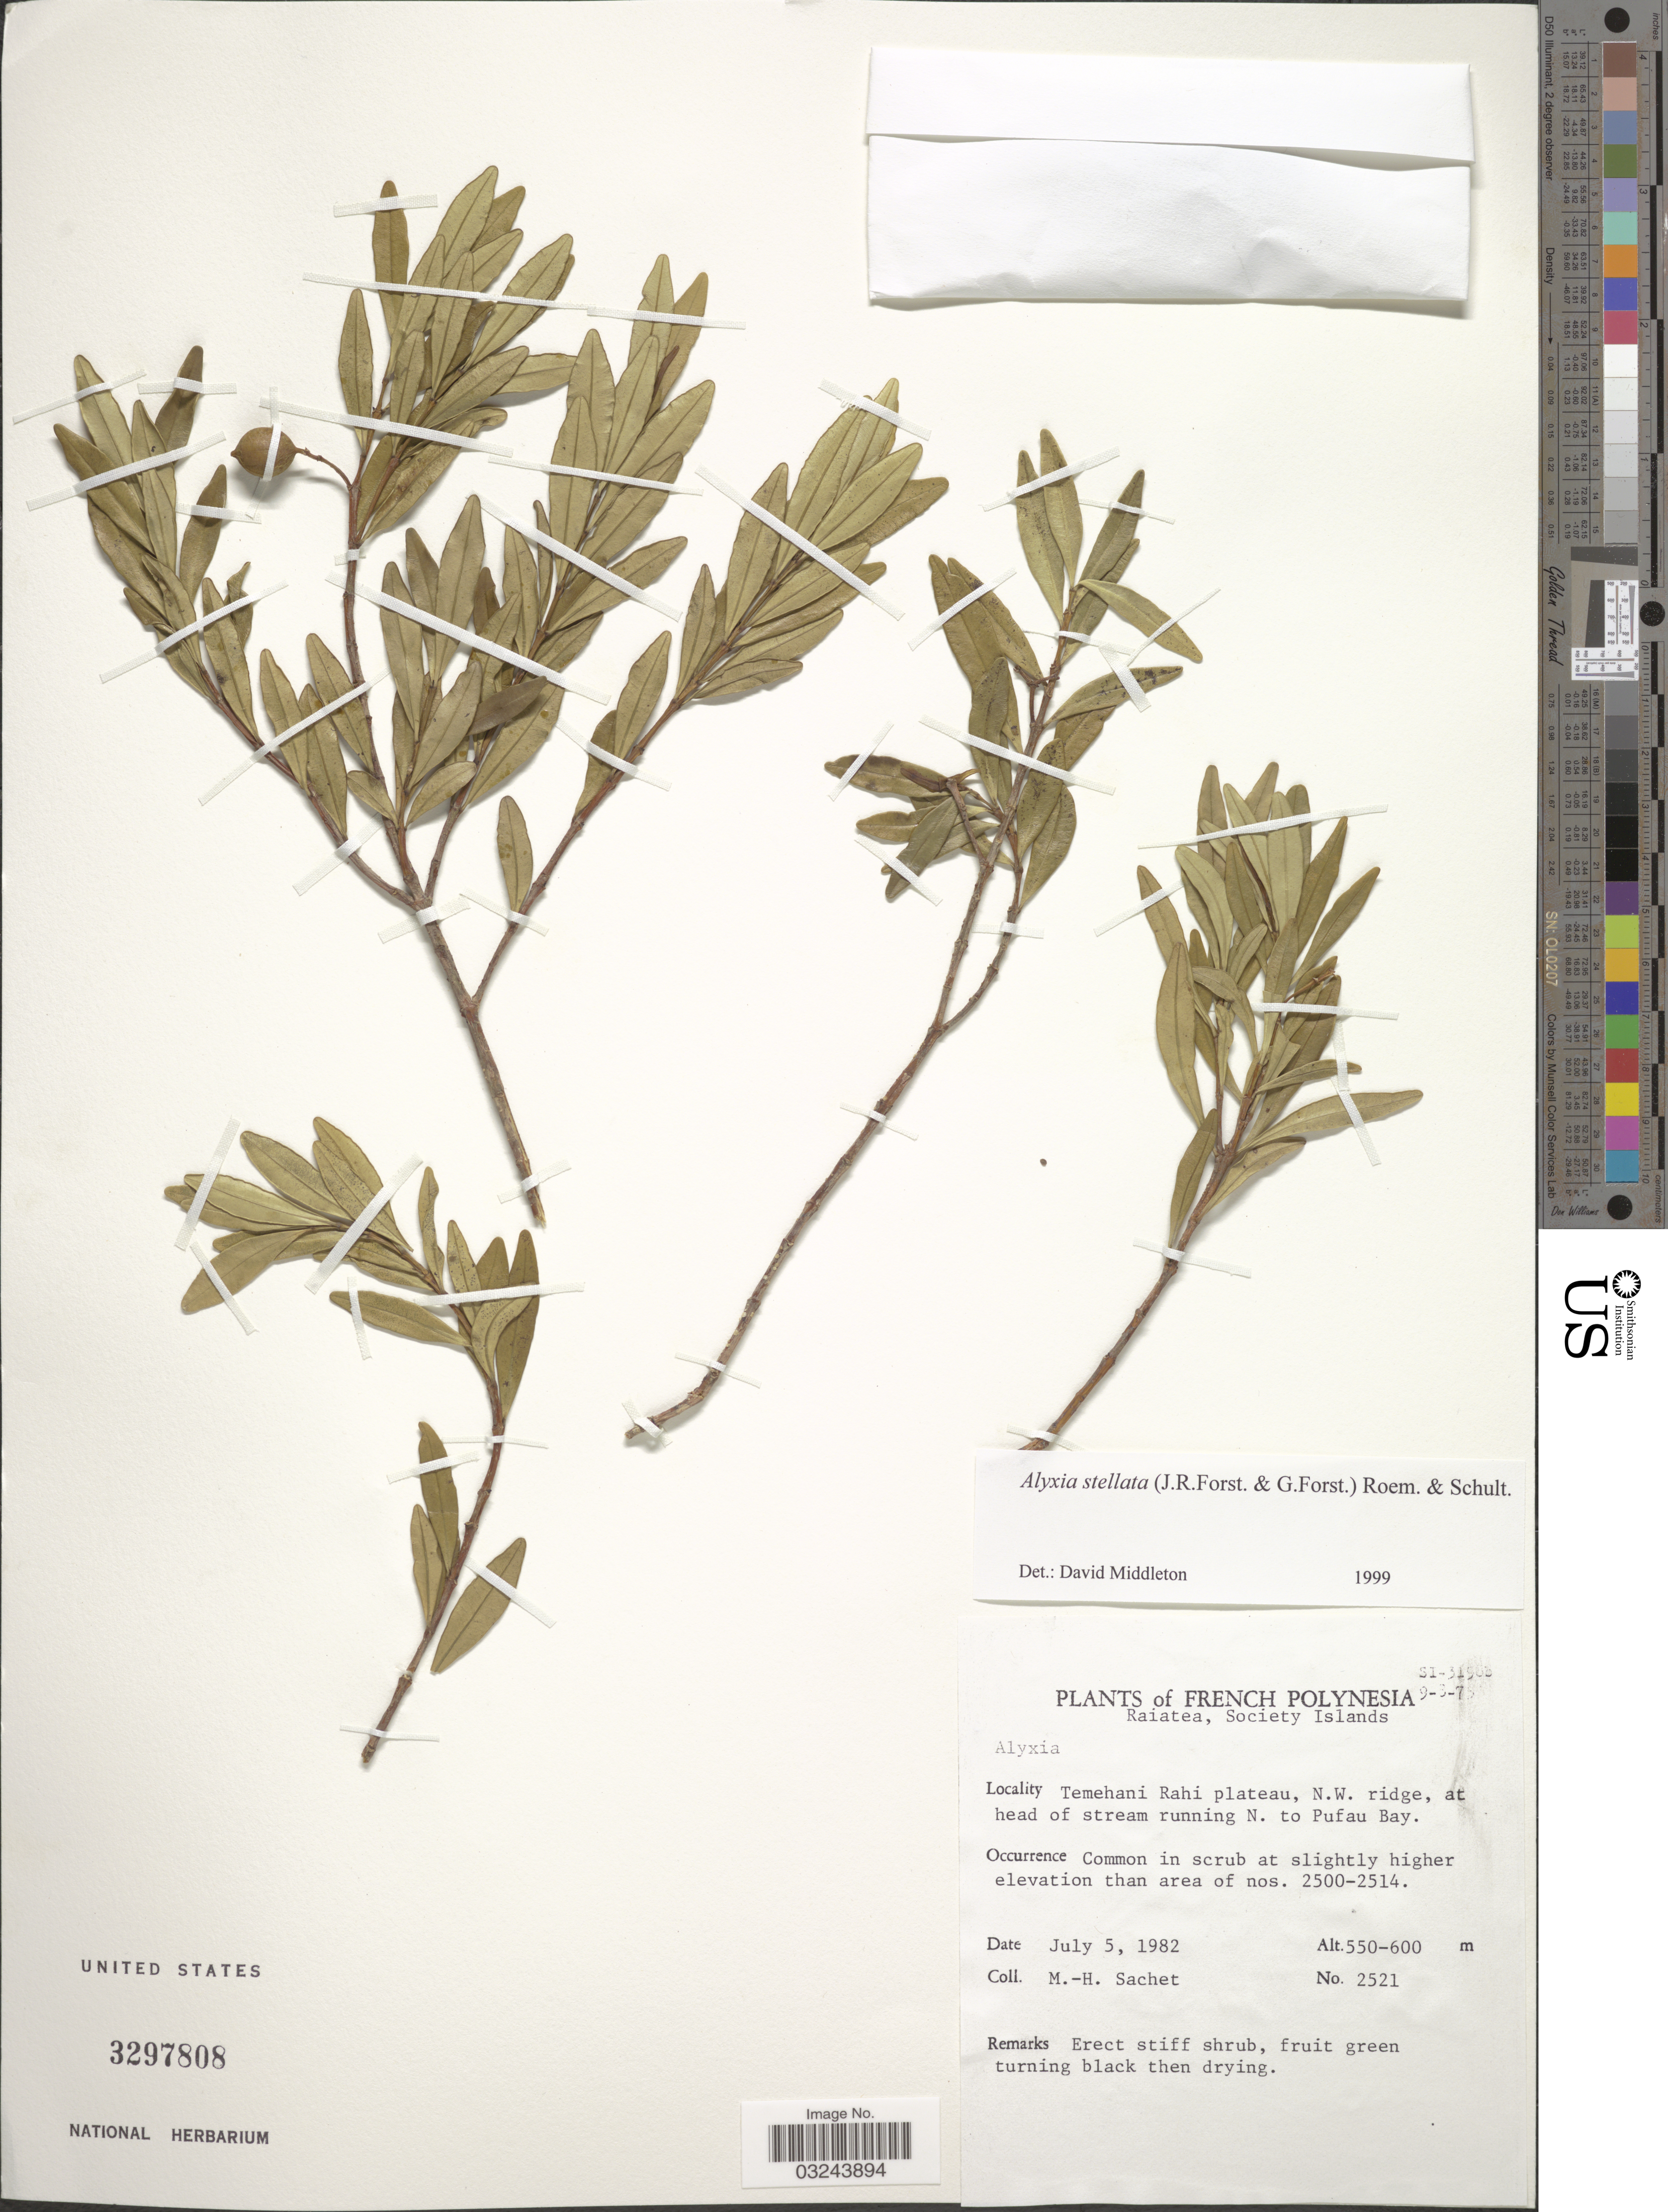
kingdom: Plantae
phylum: Tracheophyta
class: Magnoliopsida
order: Gentianales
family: Apocynaceae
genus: Alyxia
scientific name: Alyxia stellata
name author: (J.R. Forst. & G. Forst.) Roem. & Schult.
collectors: M.-H. Sachet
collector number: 2521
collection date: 1982-07-05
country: French Polynesia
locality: Raiatea, Society Islands. Temehani Rahi plateau, N.W. ridge, at head of stream running N. to Pufau Bay.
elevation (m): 550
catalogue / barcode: US 3297808